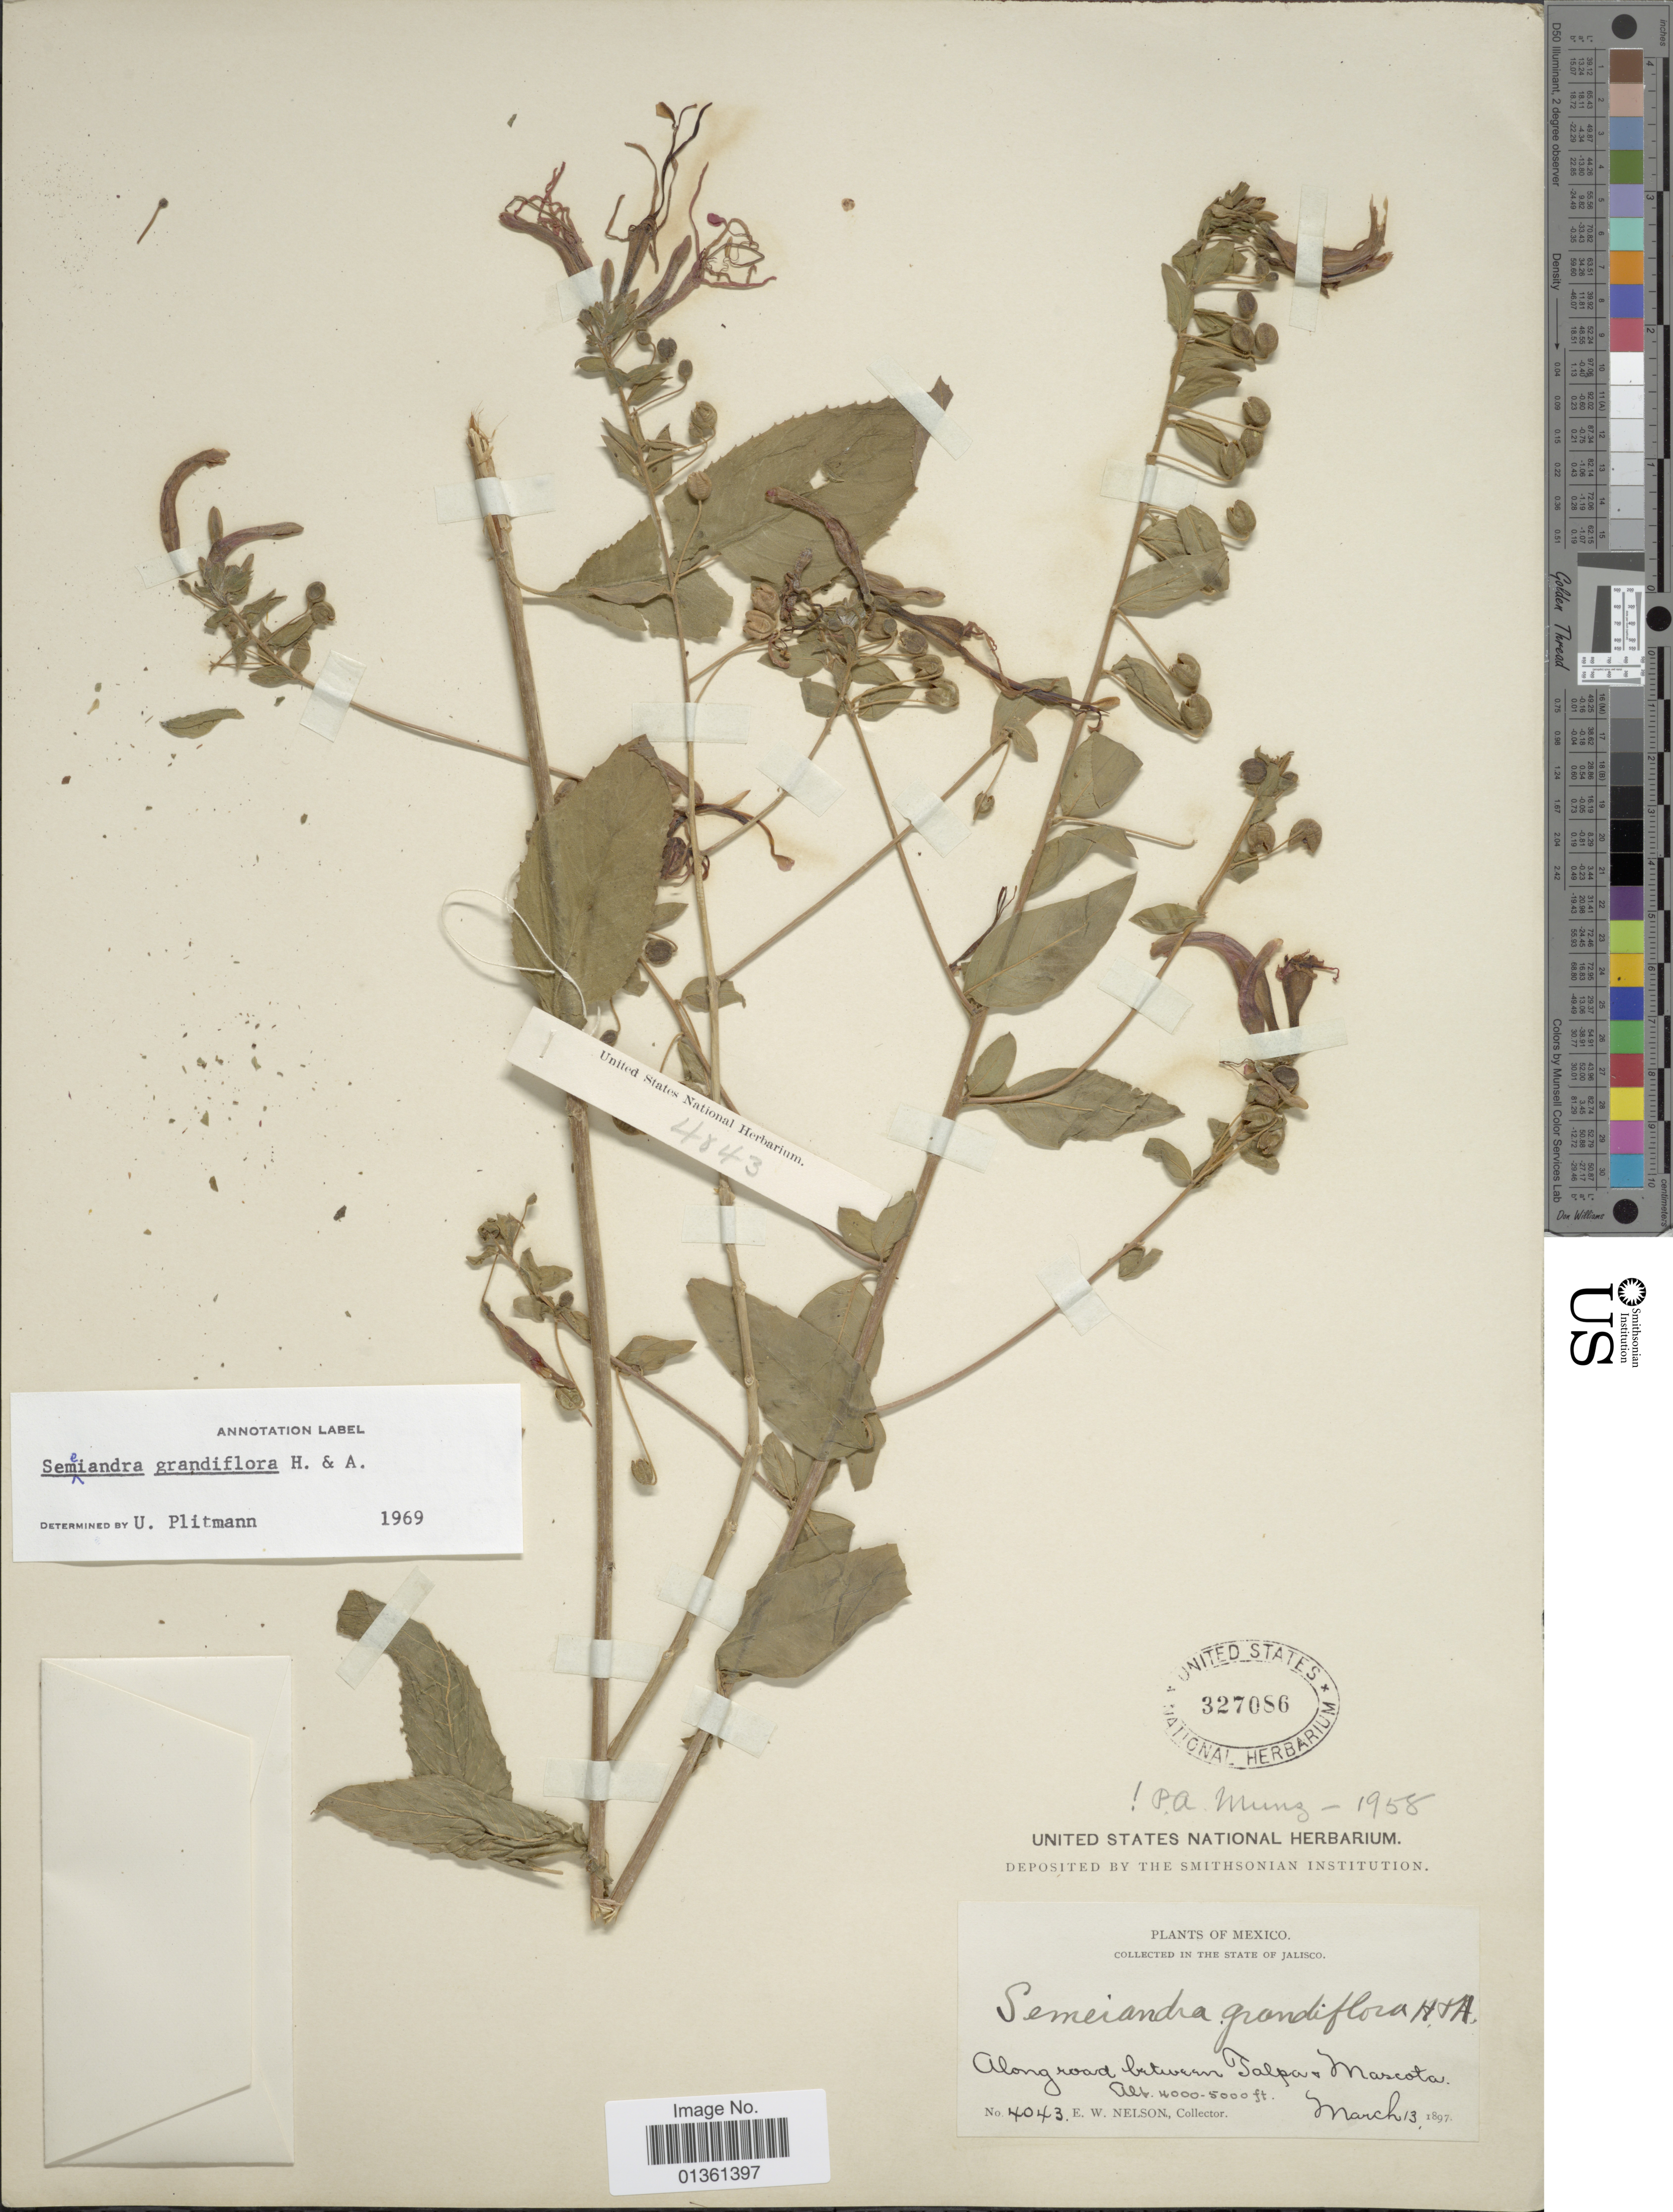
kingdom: Plantae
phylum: Tracheophyta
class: Magnoliopsida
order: Myrtales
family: Onagraceae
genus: Lopezia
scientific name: Lopezia semeiandra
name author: Plitmann et al.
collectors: E. W. Nelson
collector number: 4043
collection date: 1897-03-13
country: Mexico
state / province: Jalisco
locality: Along road between Talpa & Mascota.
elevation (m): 1219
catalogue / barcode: US 327086